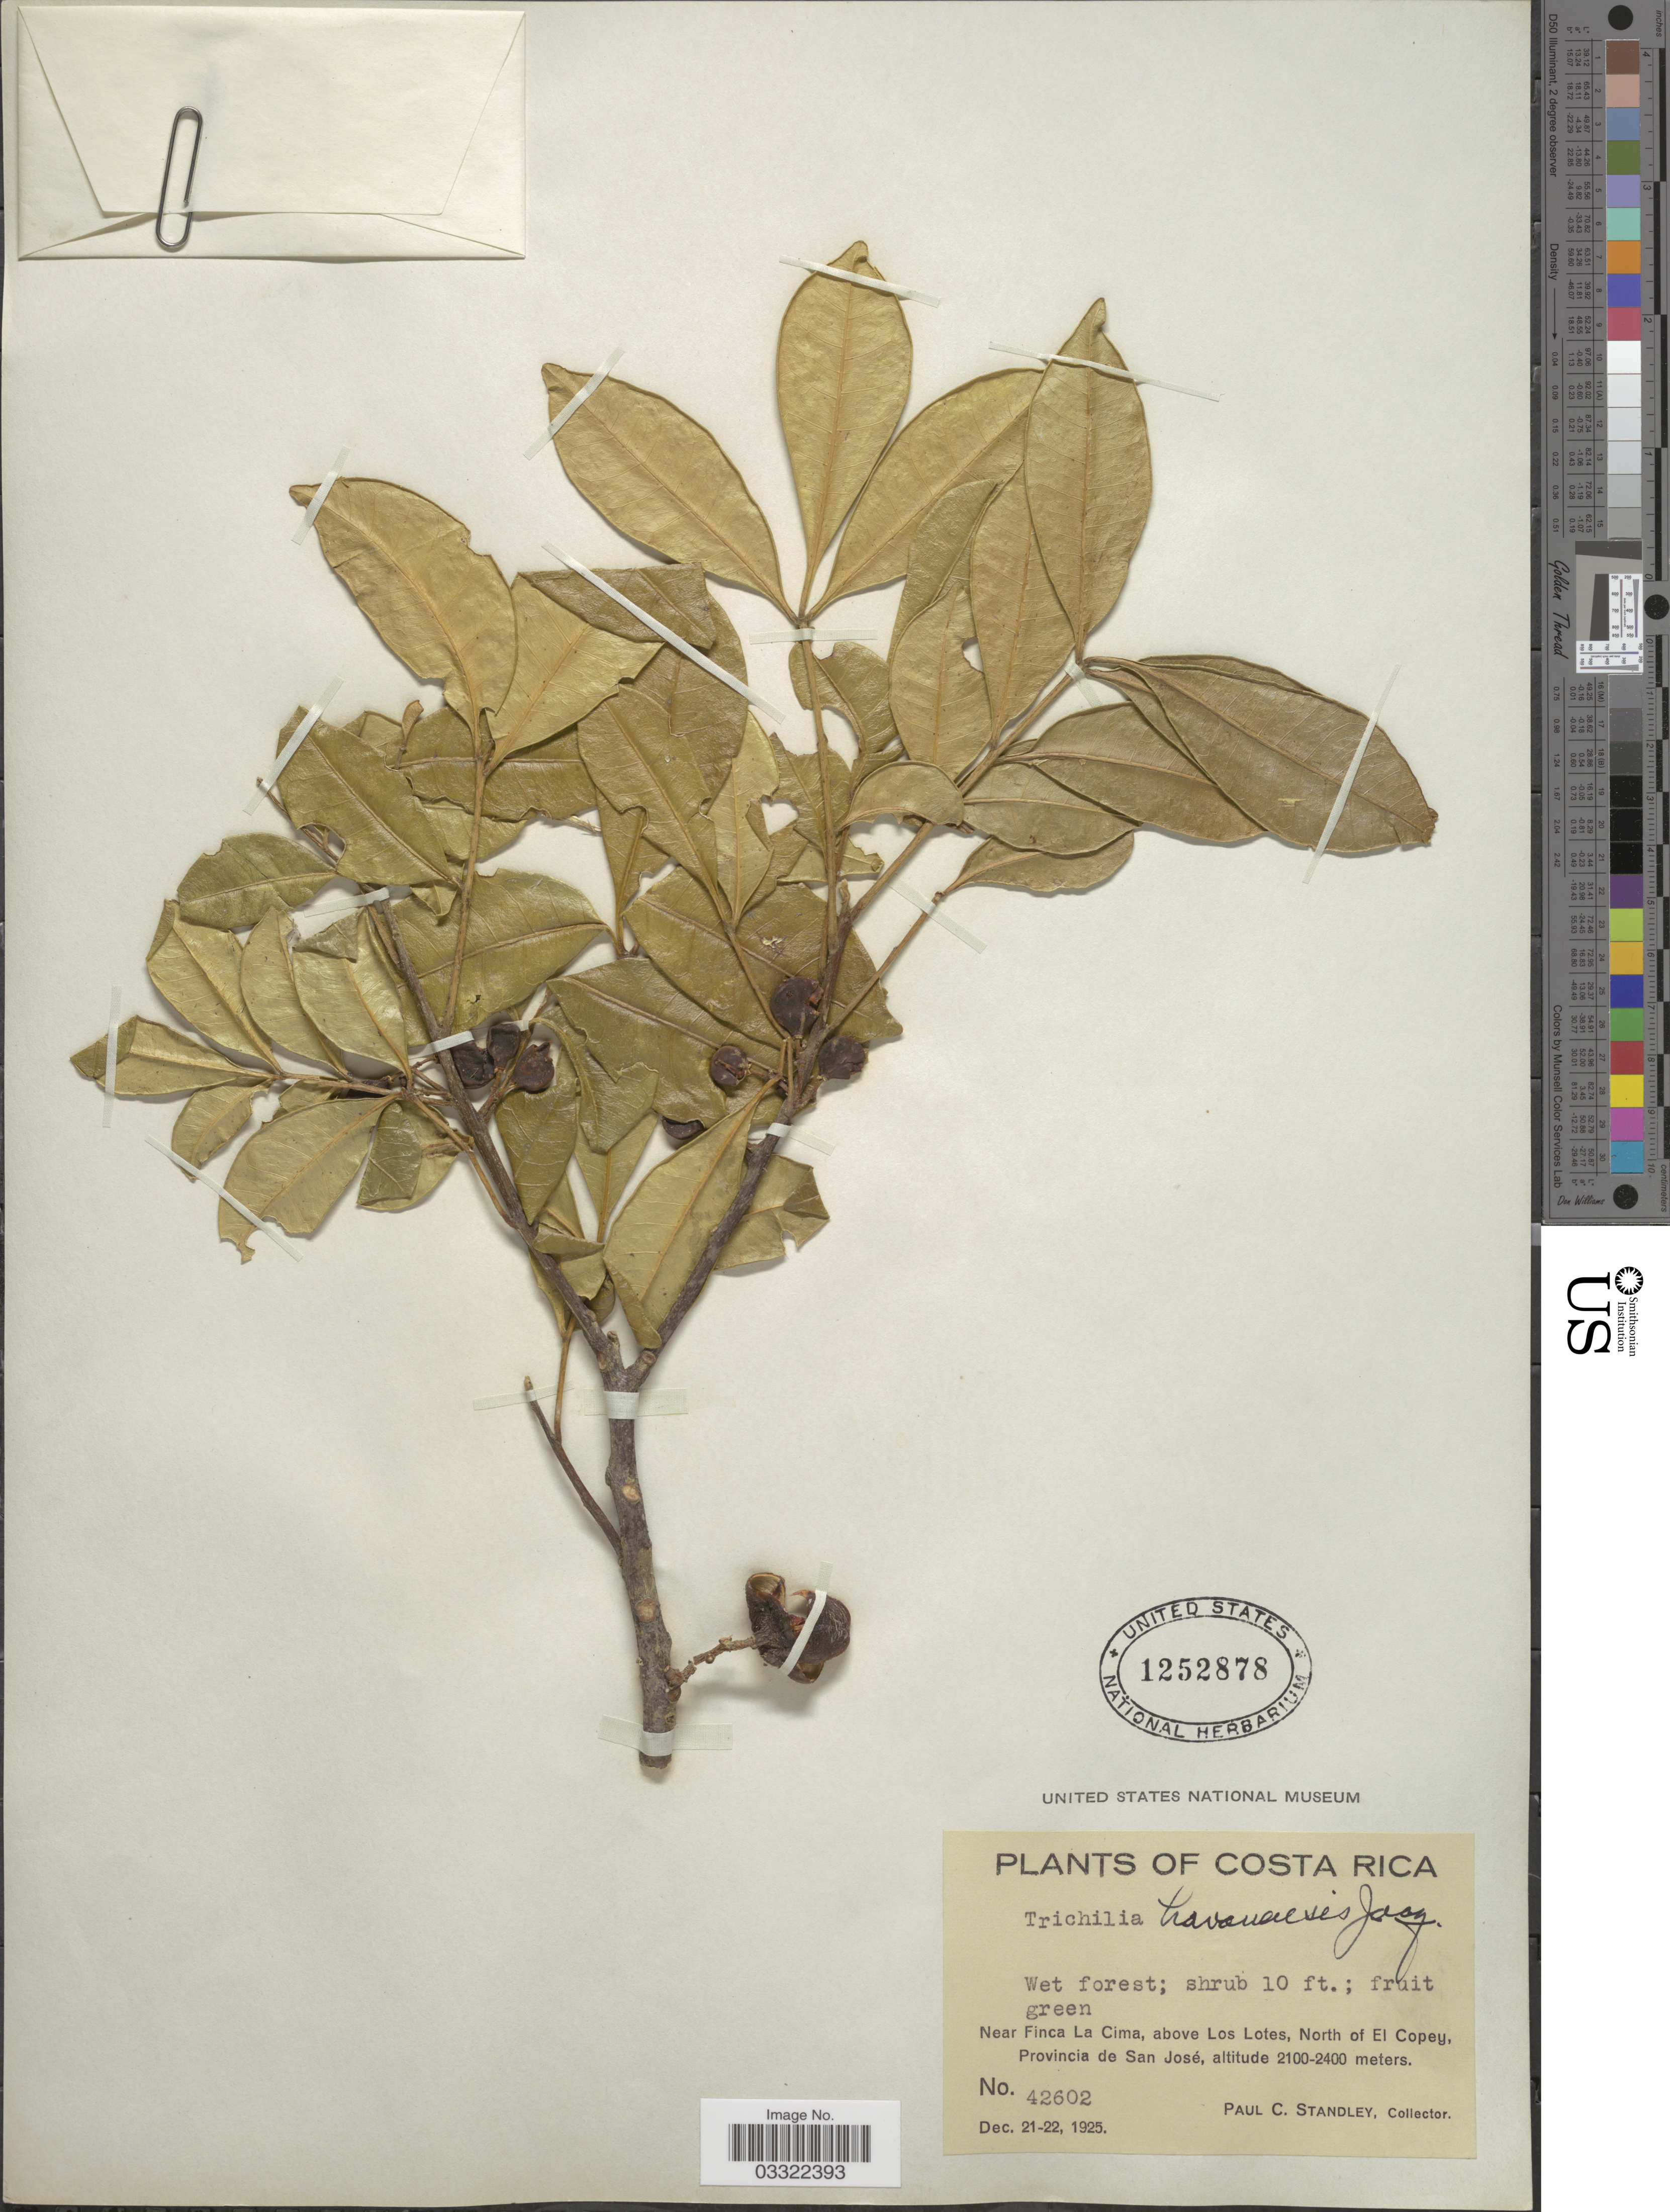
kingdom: Plantae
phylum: Tracheophyta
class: Magnoliopsida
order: Sapindales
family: Meliaceae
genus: Trichilia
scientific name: Trichilia havanensis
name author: Jacq.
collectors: P. C. Standley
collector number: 42602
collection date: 1925-12-21/1925-12-22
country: Costa Rica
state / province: San José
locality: Near Finca La Cima, above Los Lotes, North of El Copey.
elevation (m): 2100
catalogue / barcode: US 1252878